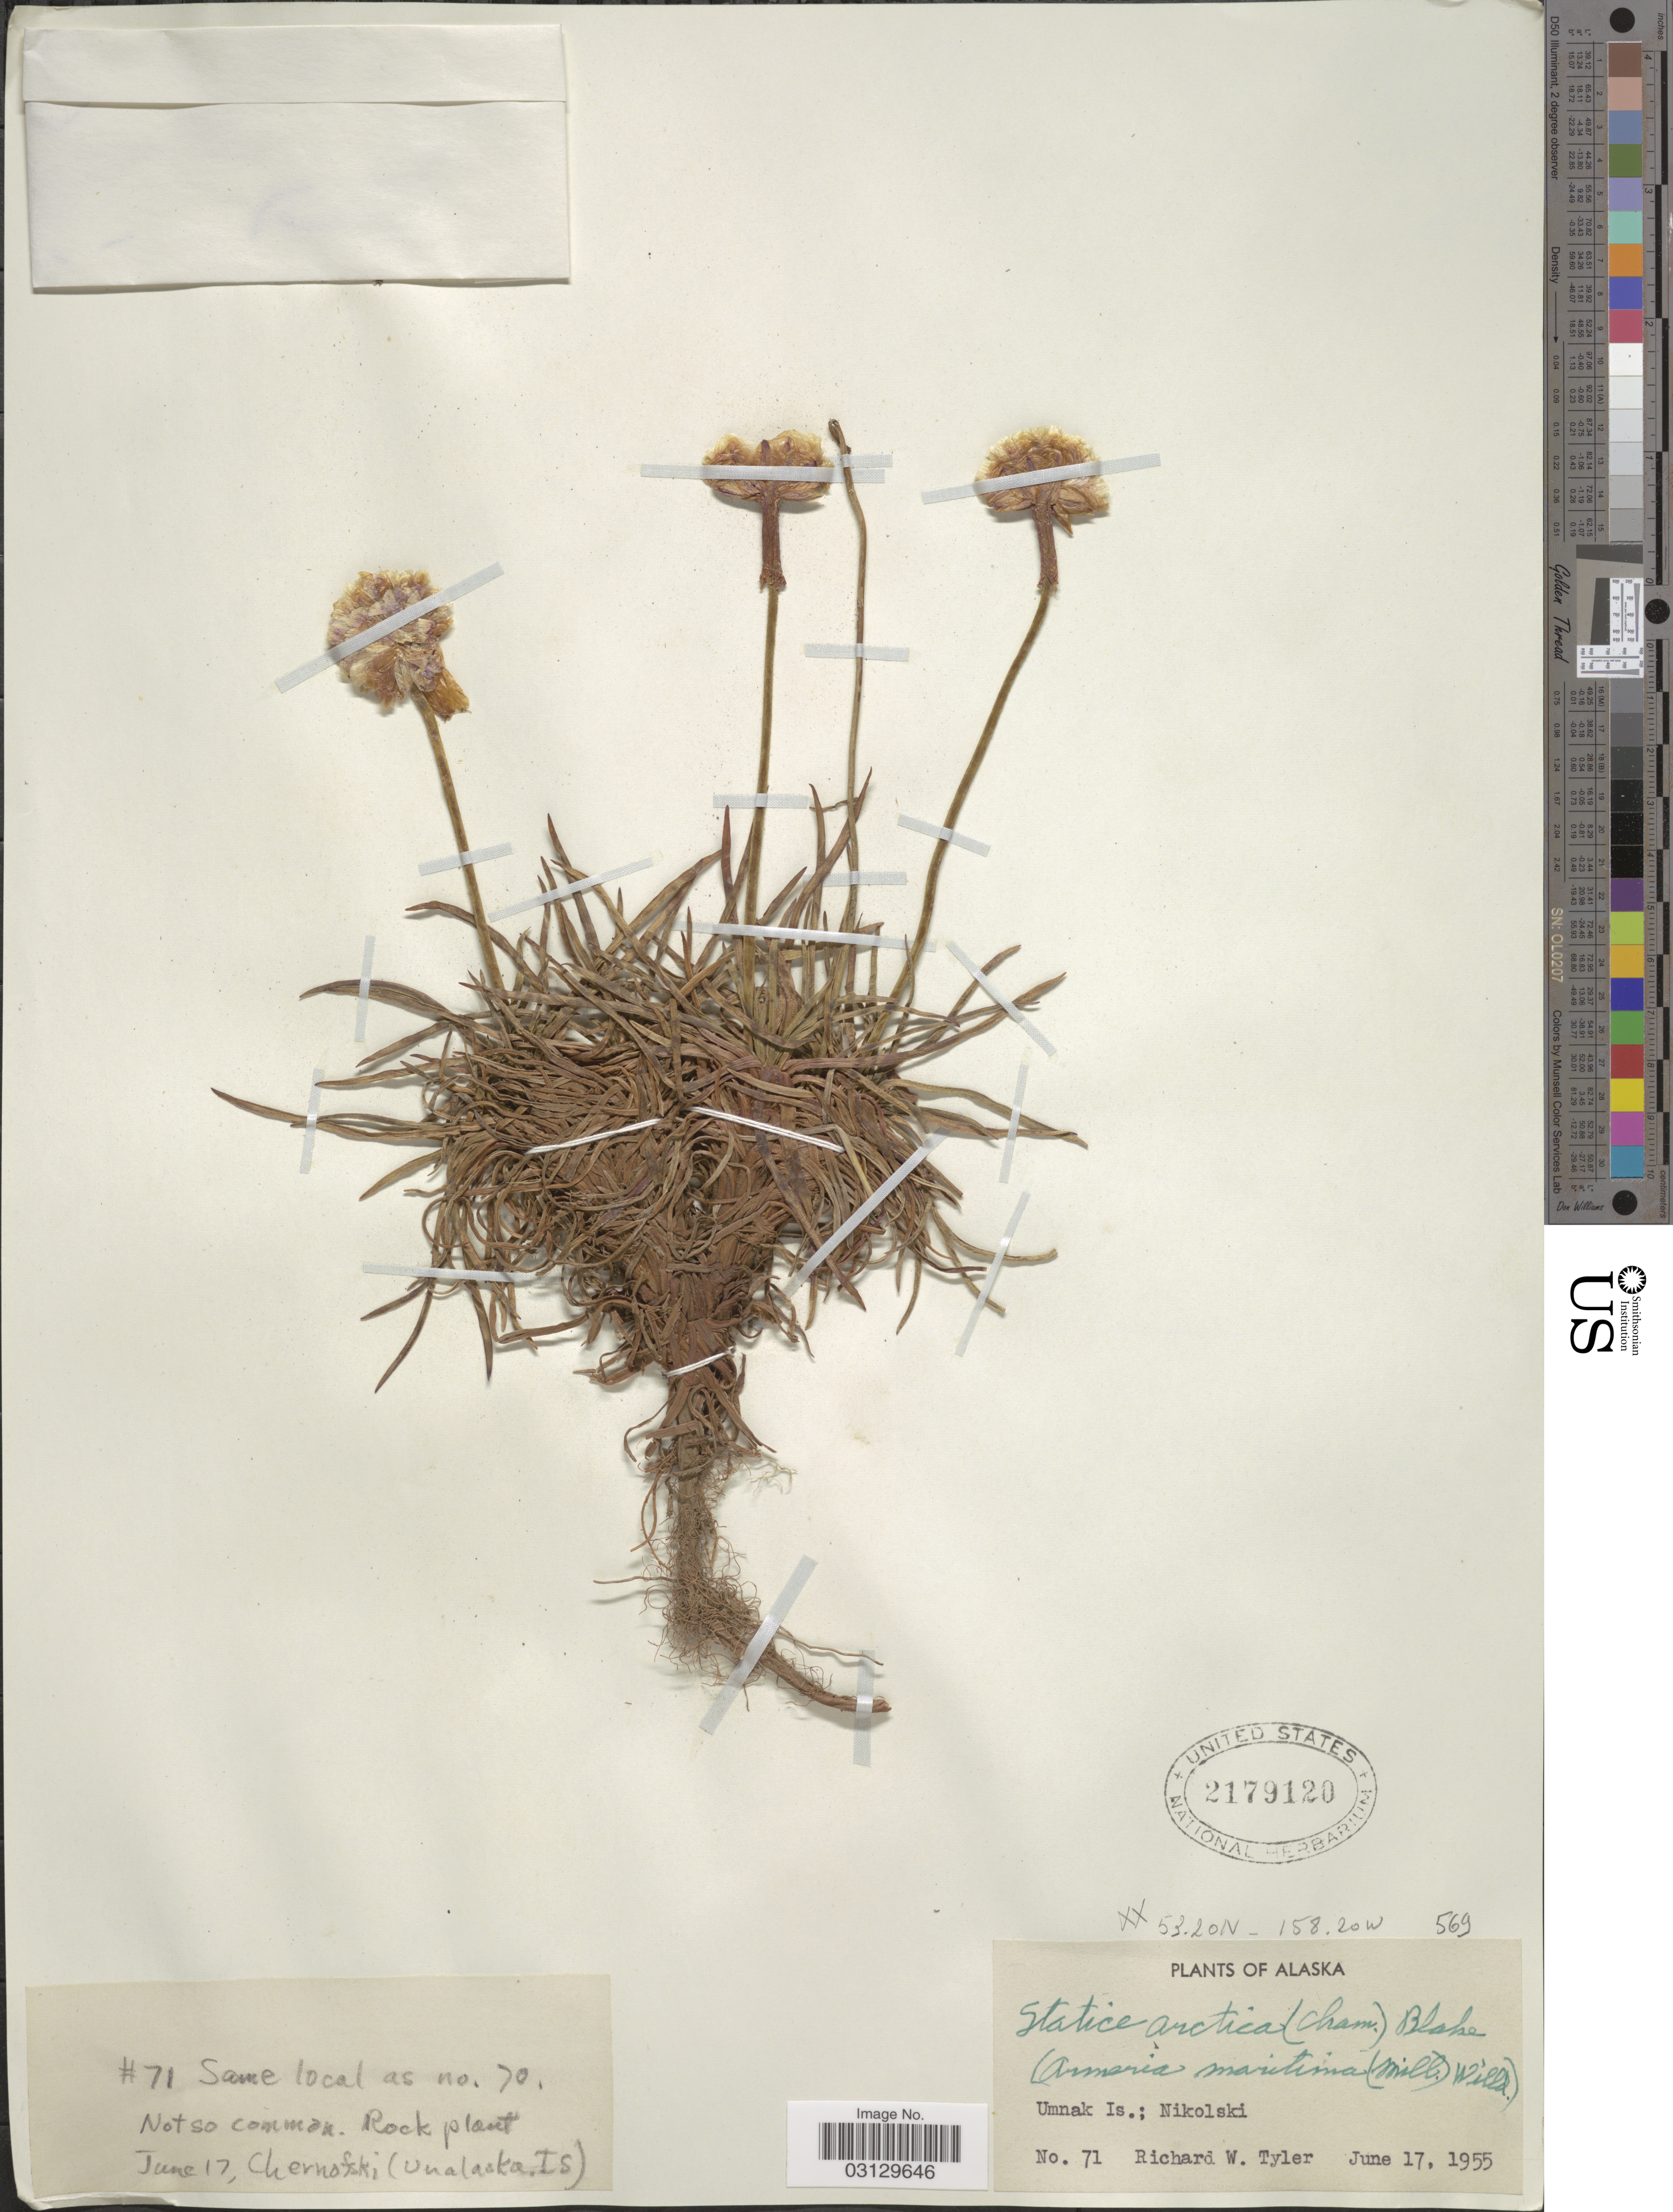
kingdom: Plantae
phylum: Tracheophyta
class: Magnoliopsida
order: Caryophyllales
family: Plumbaginaceae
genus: Armeria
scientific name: Armeria maritima subsp. sibirica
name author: (Turcz. ex Boiss.) Nyman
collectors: R. Tyler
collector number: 71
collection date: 1955-06-17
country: United States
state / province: Alaska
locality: Umnak Is.; Nikolski. Chernofski (Unalaska Is.).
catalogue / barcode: US 2179120